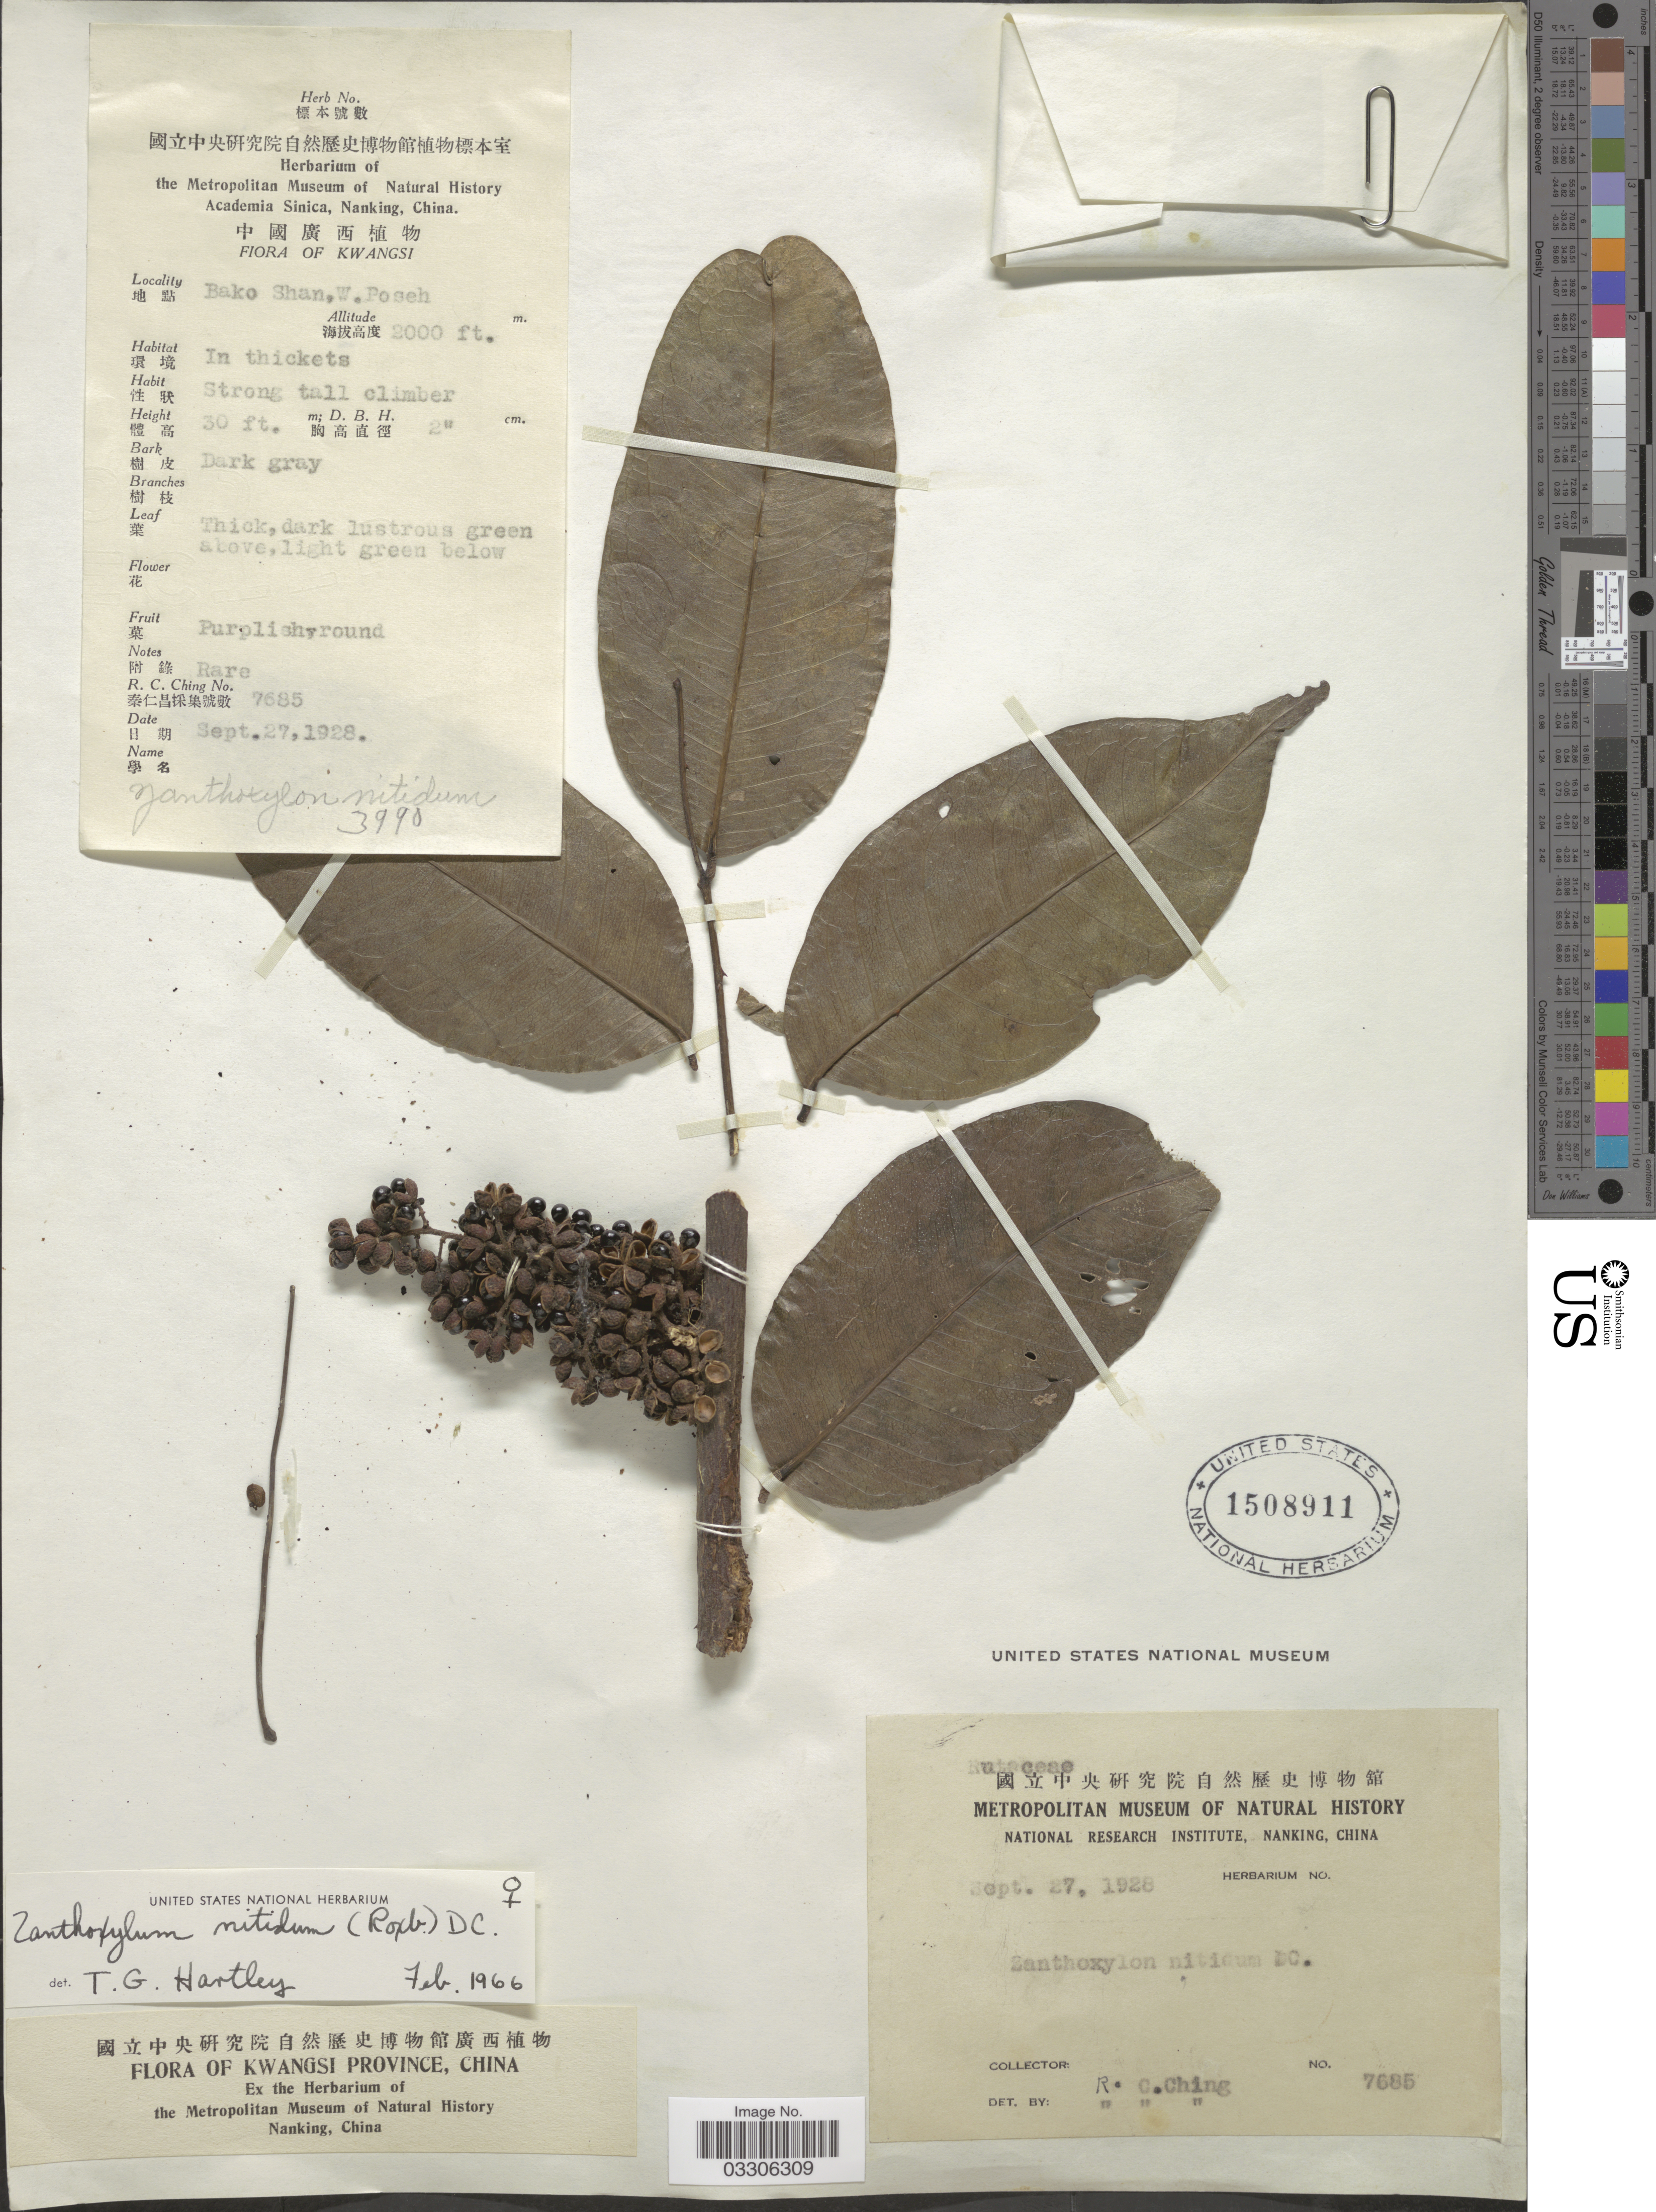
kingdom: Plantae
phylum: Tracheophyta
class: Magnoliopsida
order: Sapindales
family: Rutaceae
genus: Zanthoxylum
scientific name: Zanthoxylum nitidum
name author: Bunge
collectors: R. C. Ching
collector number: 7685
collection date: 1928-09-27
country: China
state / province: Guangxi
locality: Kwangsi Province. Bako Shan, W. Poseh.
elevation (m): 610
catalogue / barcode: US 1508911